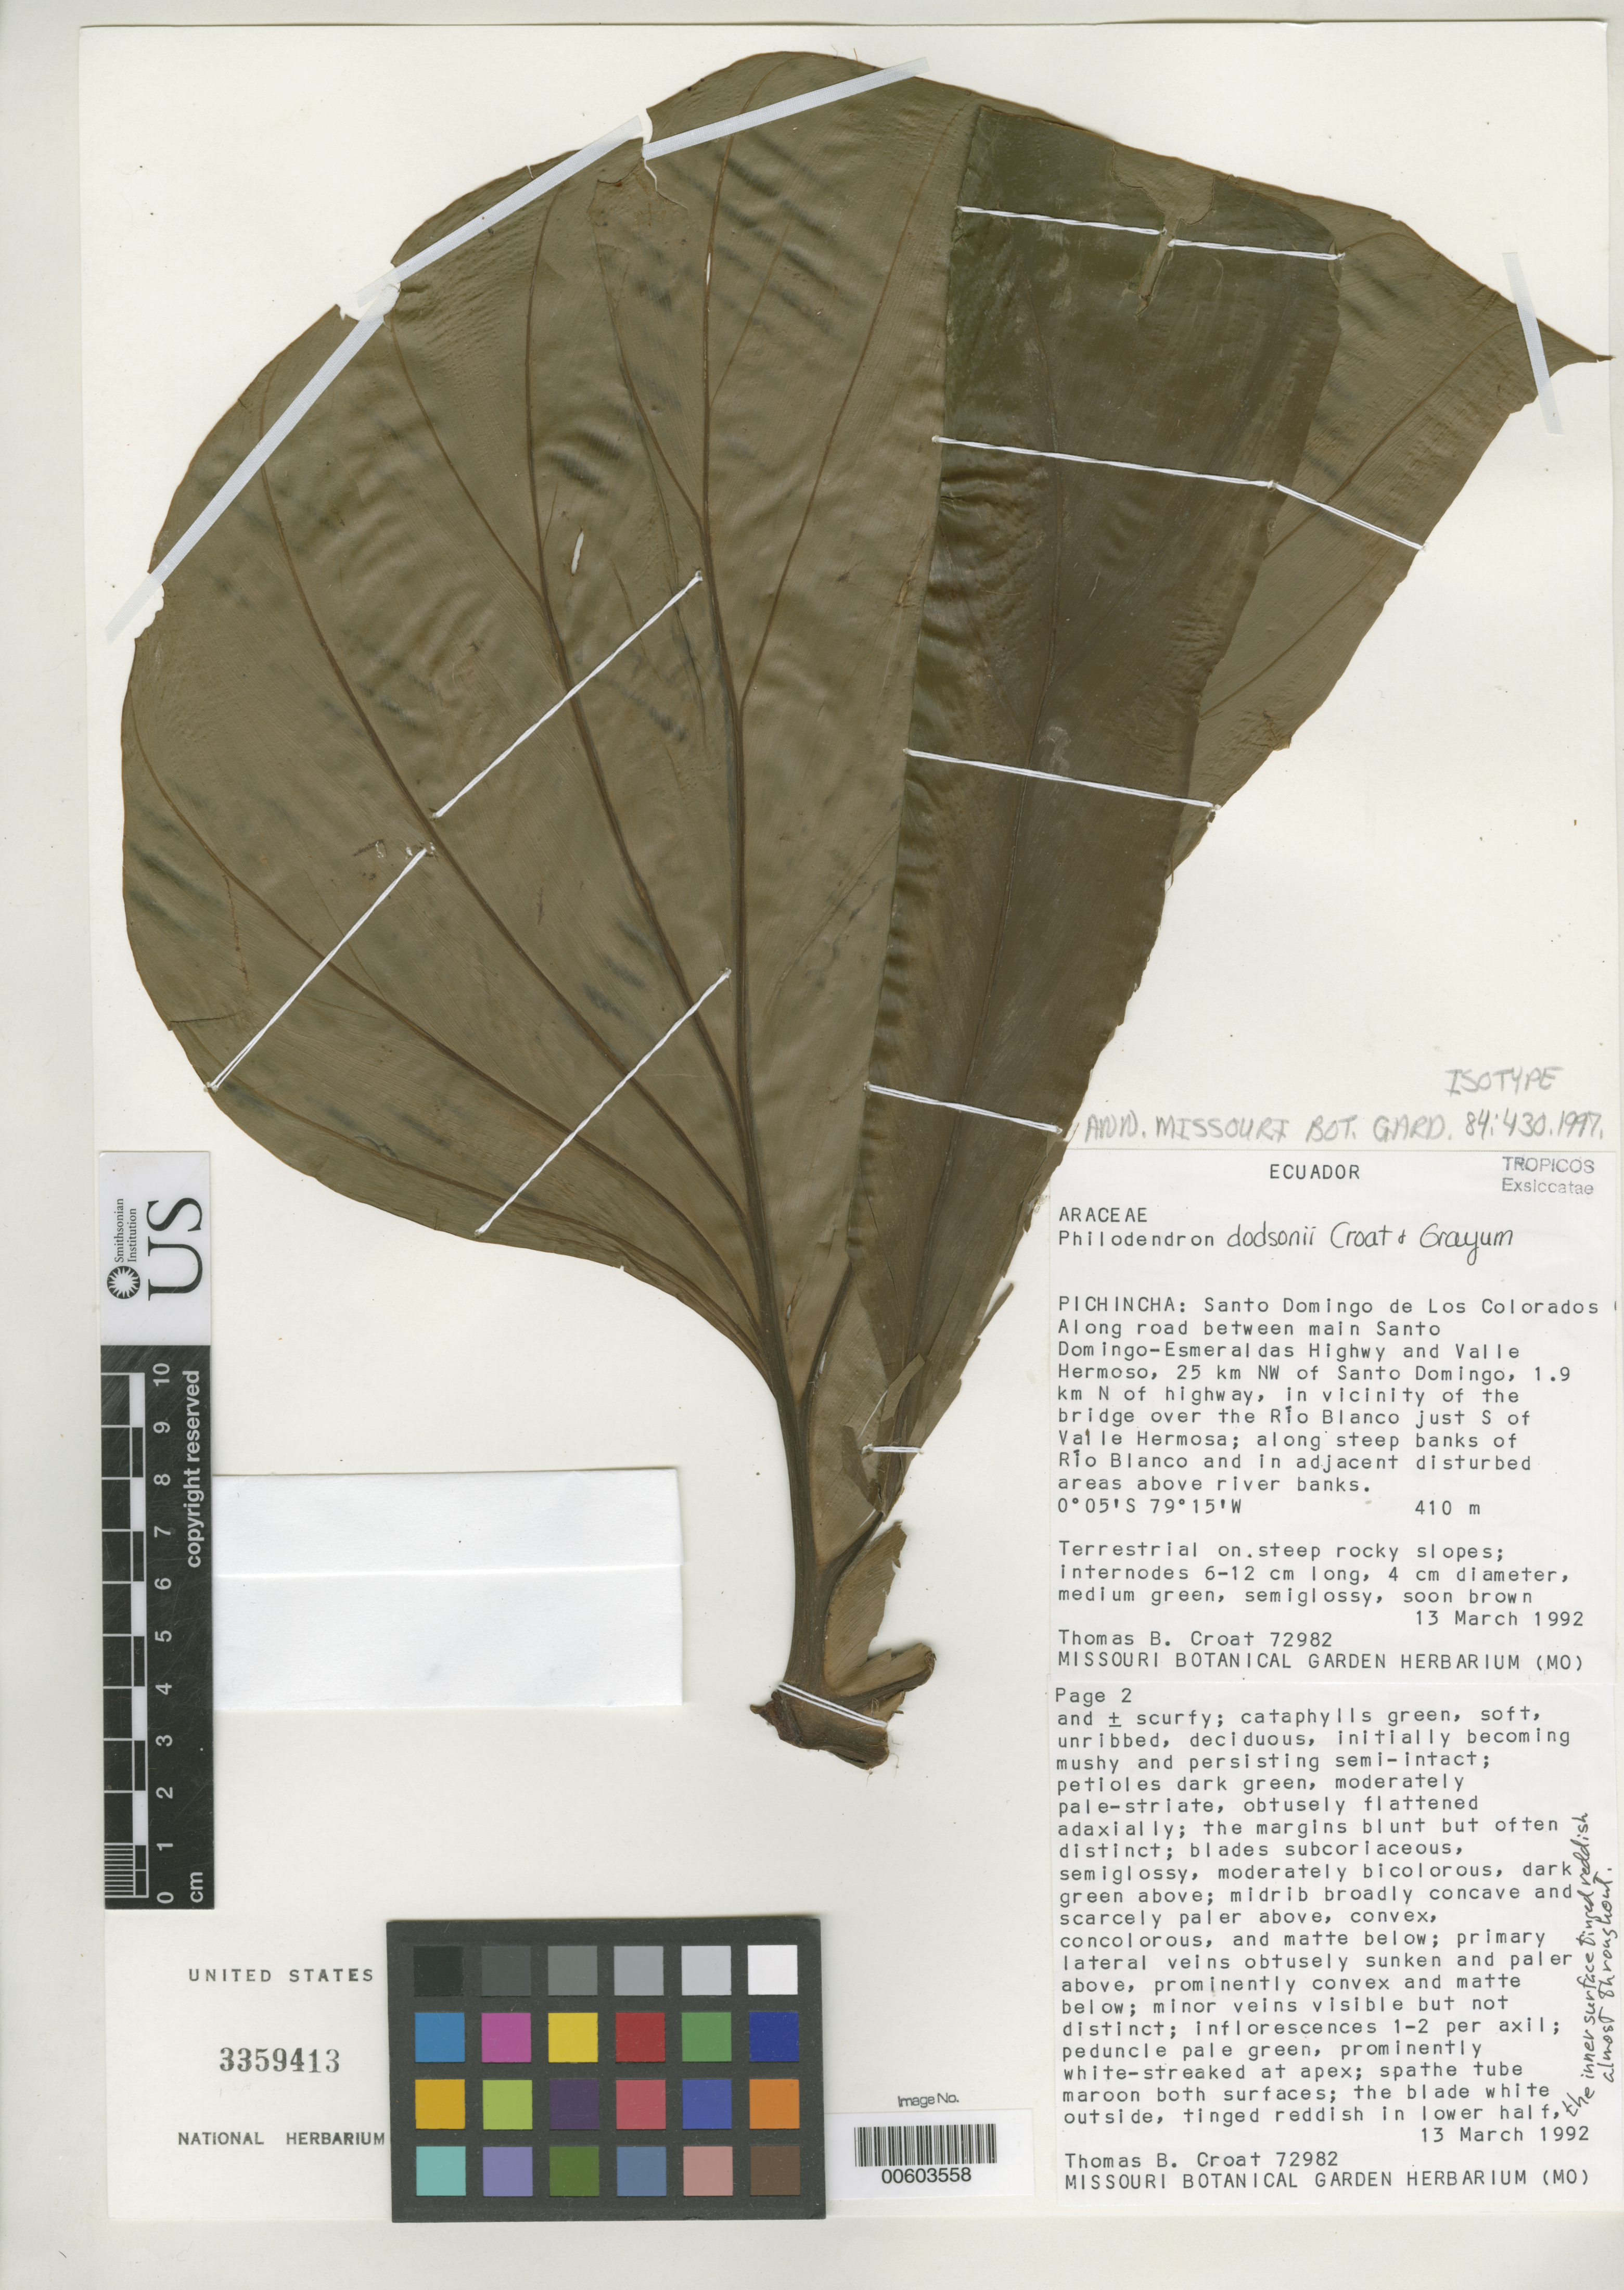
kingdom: Plantae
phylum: Tracheophyta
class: Liliopsida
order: Alismatales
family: Araceae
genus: Philodendron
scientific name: Philodendron dodsonii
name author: Croat & Grayum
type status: Isotype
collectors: T. B. Croat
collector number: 72982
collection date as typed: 13 Mar 1992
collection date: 1992-03-13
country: Ecuador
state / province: Pichincha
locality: Santo Domingo de Los Colorados, between main Santo Domingo - Esmeraldas highway & Valle Hermoso, 25 km NW of Santo Domingo.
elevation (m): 1200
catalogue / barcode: US 3359413